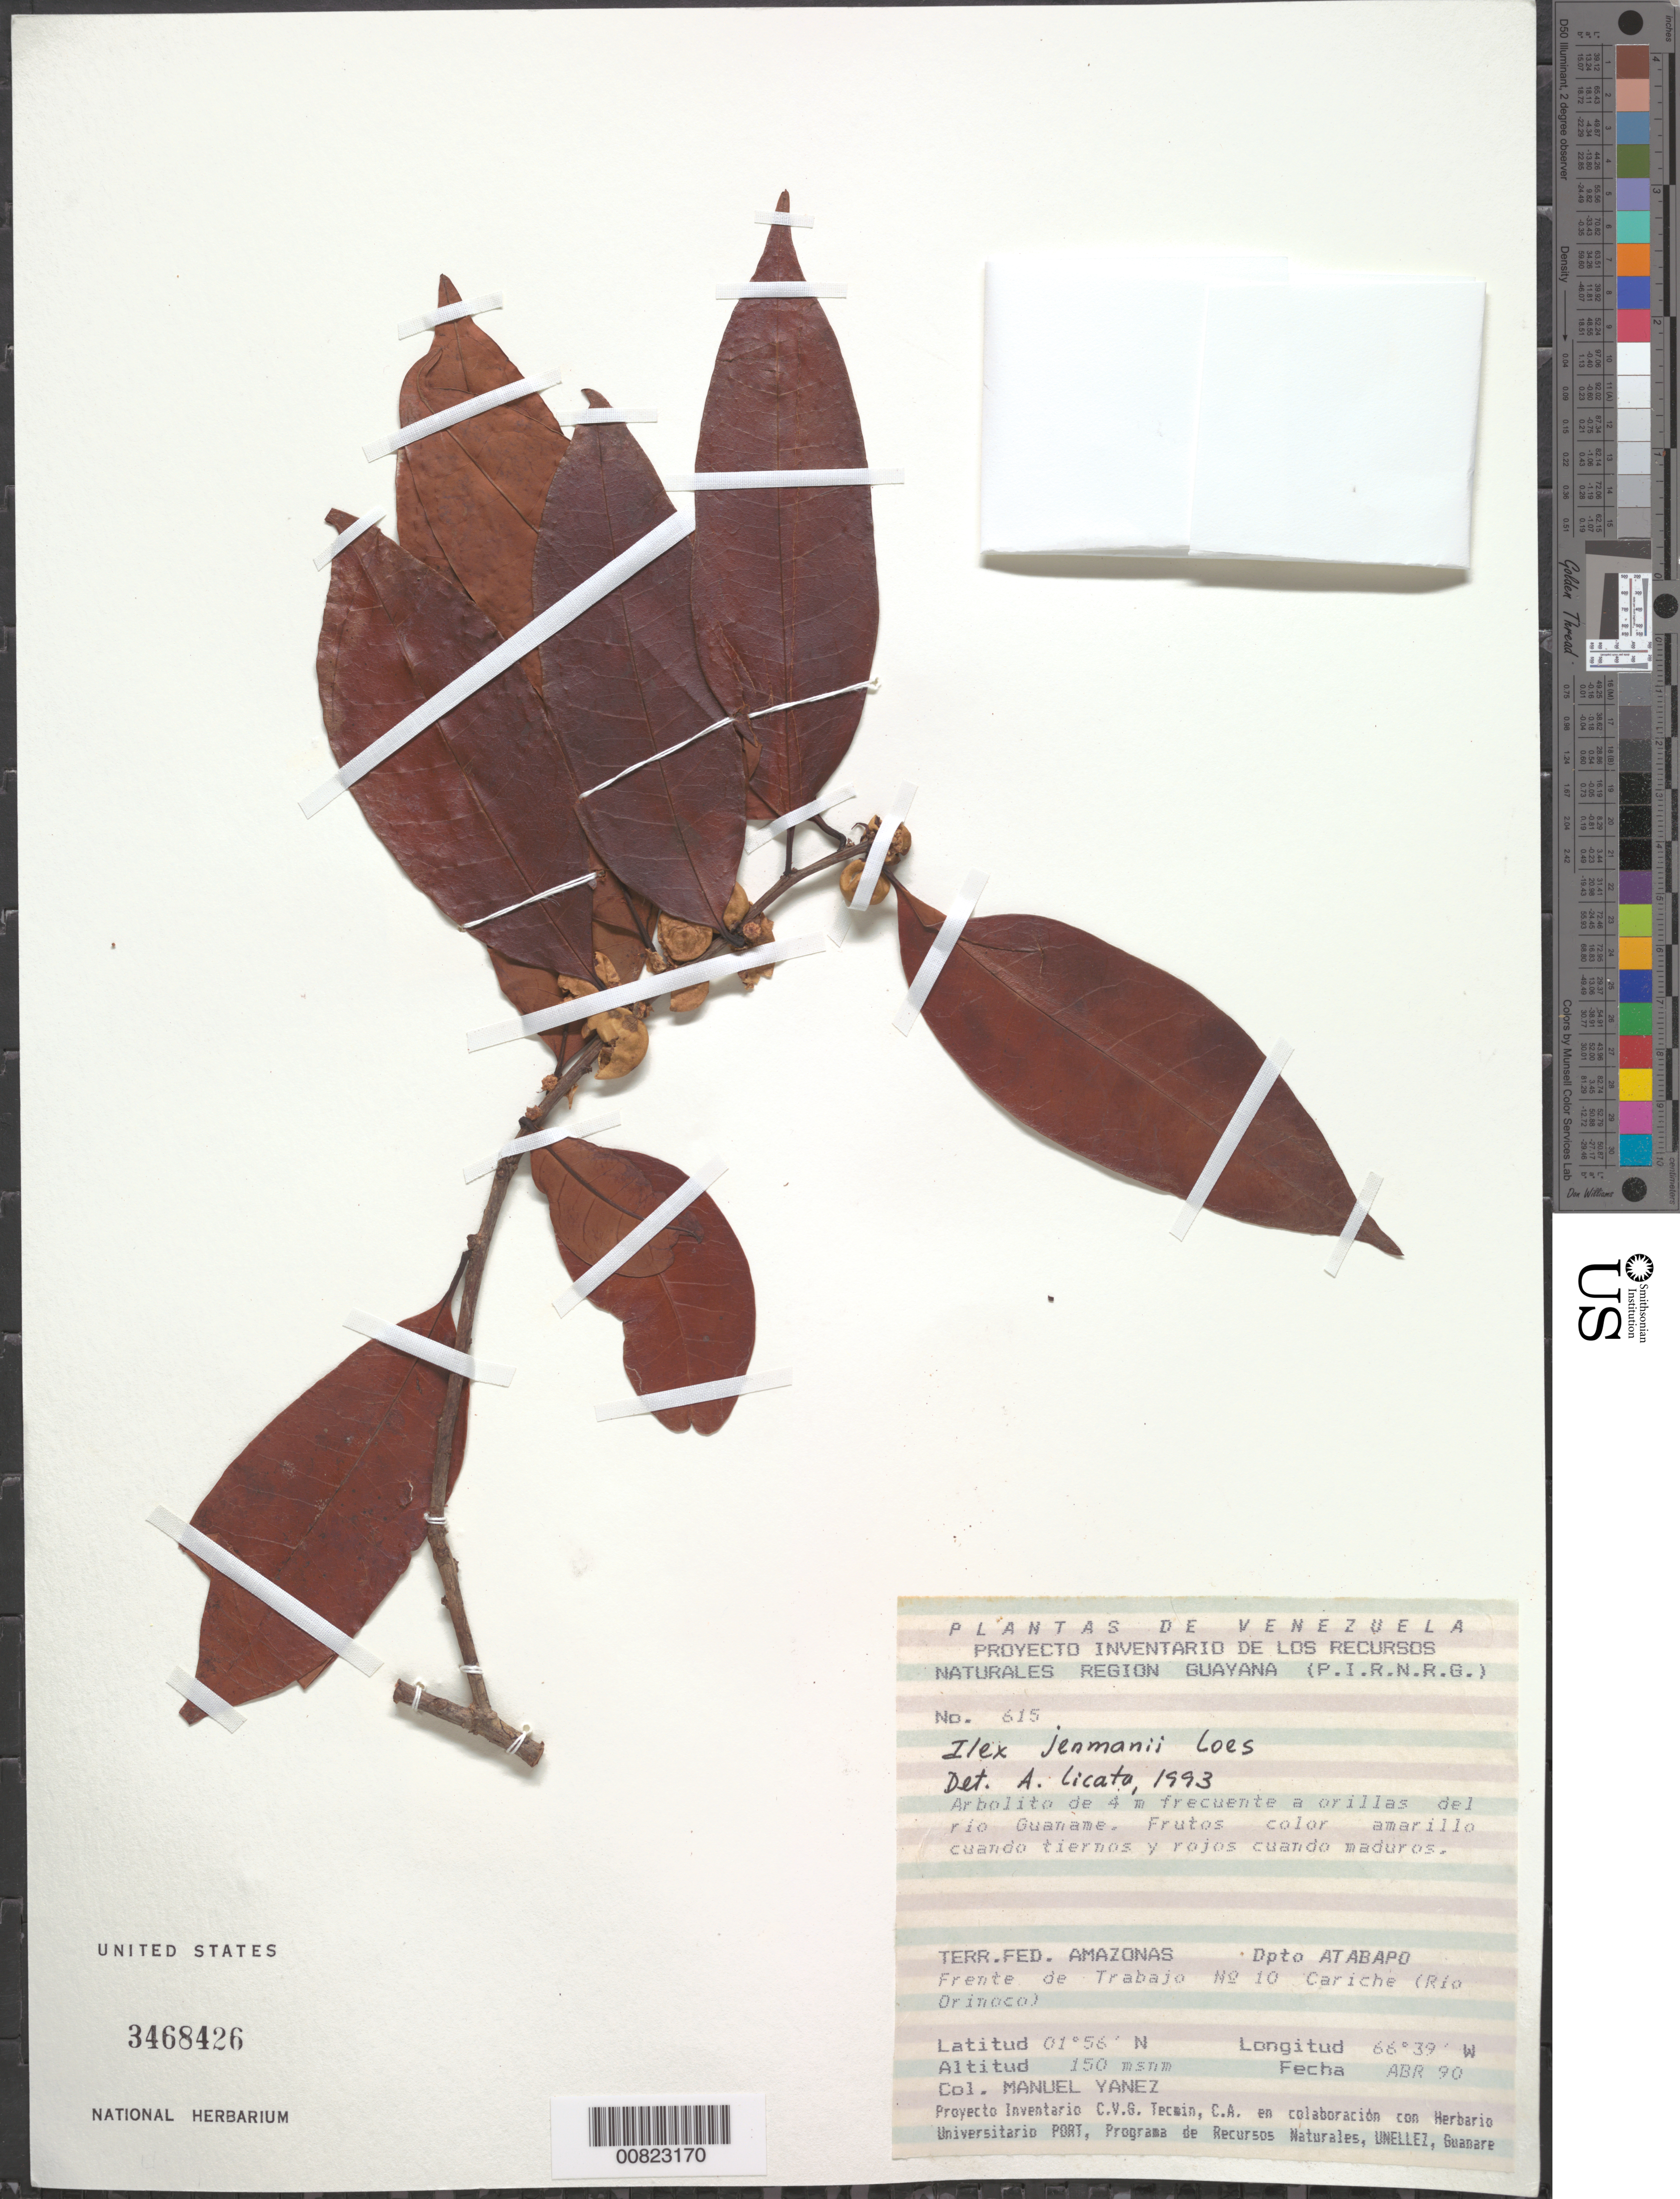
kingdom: Plantae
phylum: Tracheophyta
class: Magnoliopsida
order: Aquifoliales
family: Aquifoliaceae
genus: Ilex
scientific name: Ilex jenmanii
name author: Loes.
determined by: Licata, A., (PORT), Univ. Nac. Exp. de los Llanos Ezequiel Zamora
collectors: M. Yanez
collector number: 615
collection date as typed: Apr-90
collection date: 1990-04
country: Venezuela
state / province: Amazonas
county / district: Atabapo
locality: Río Guaname, frente de Trabajo no. 10 Cariche (Río Orinoco)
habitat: Riverbank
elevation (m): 150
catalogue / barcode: US 3468426